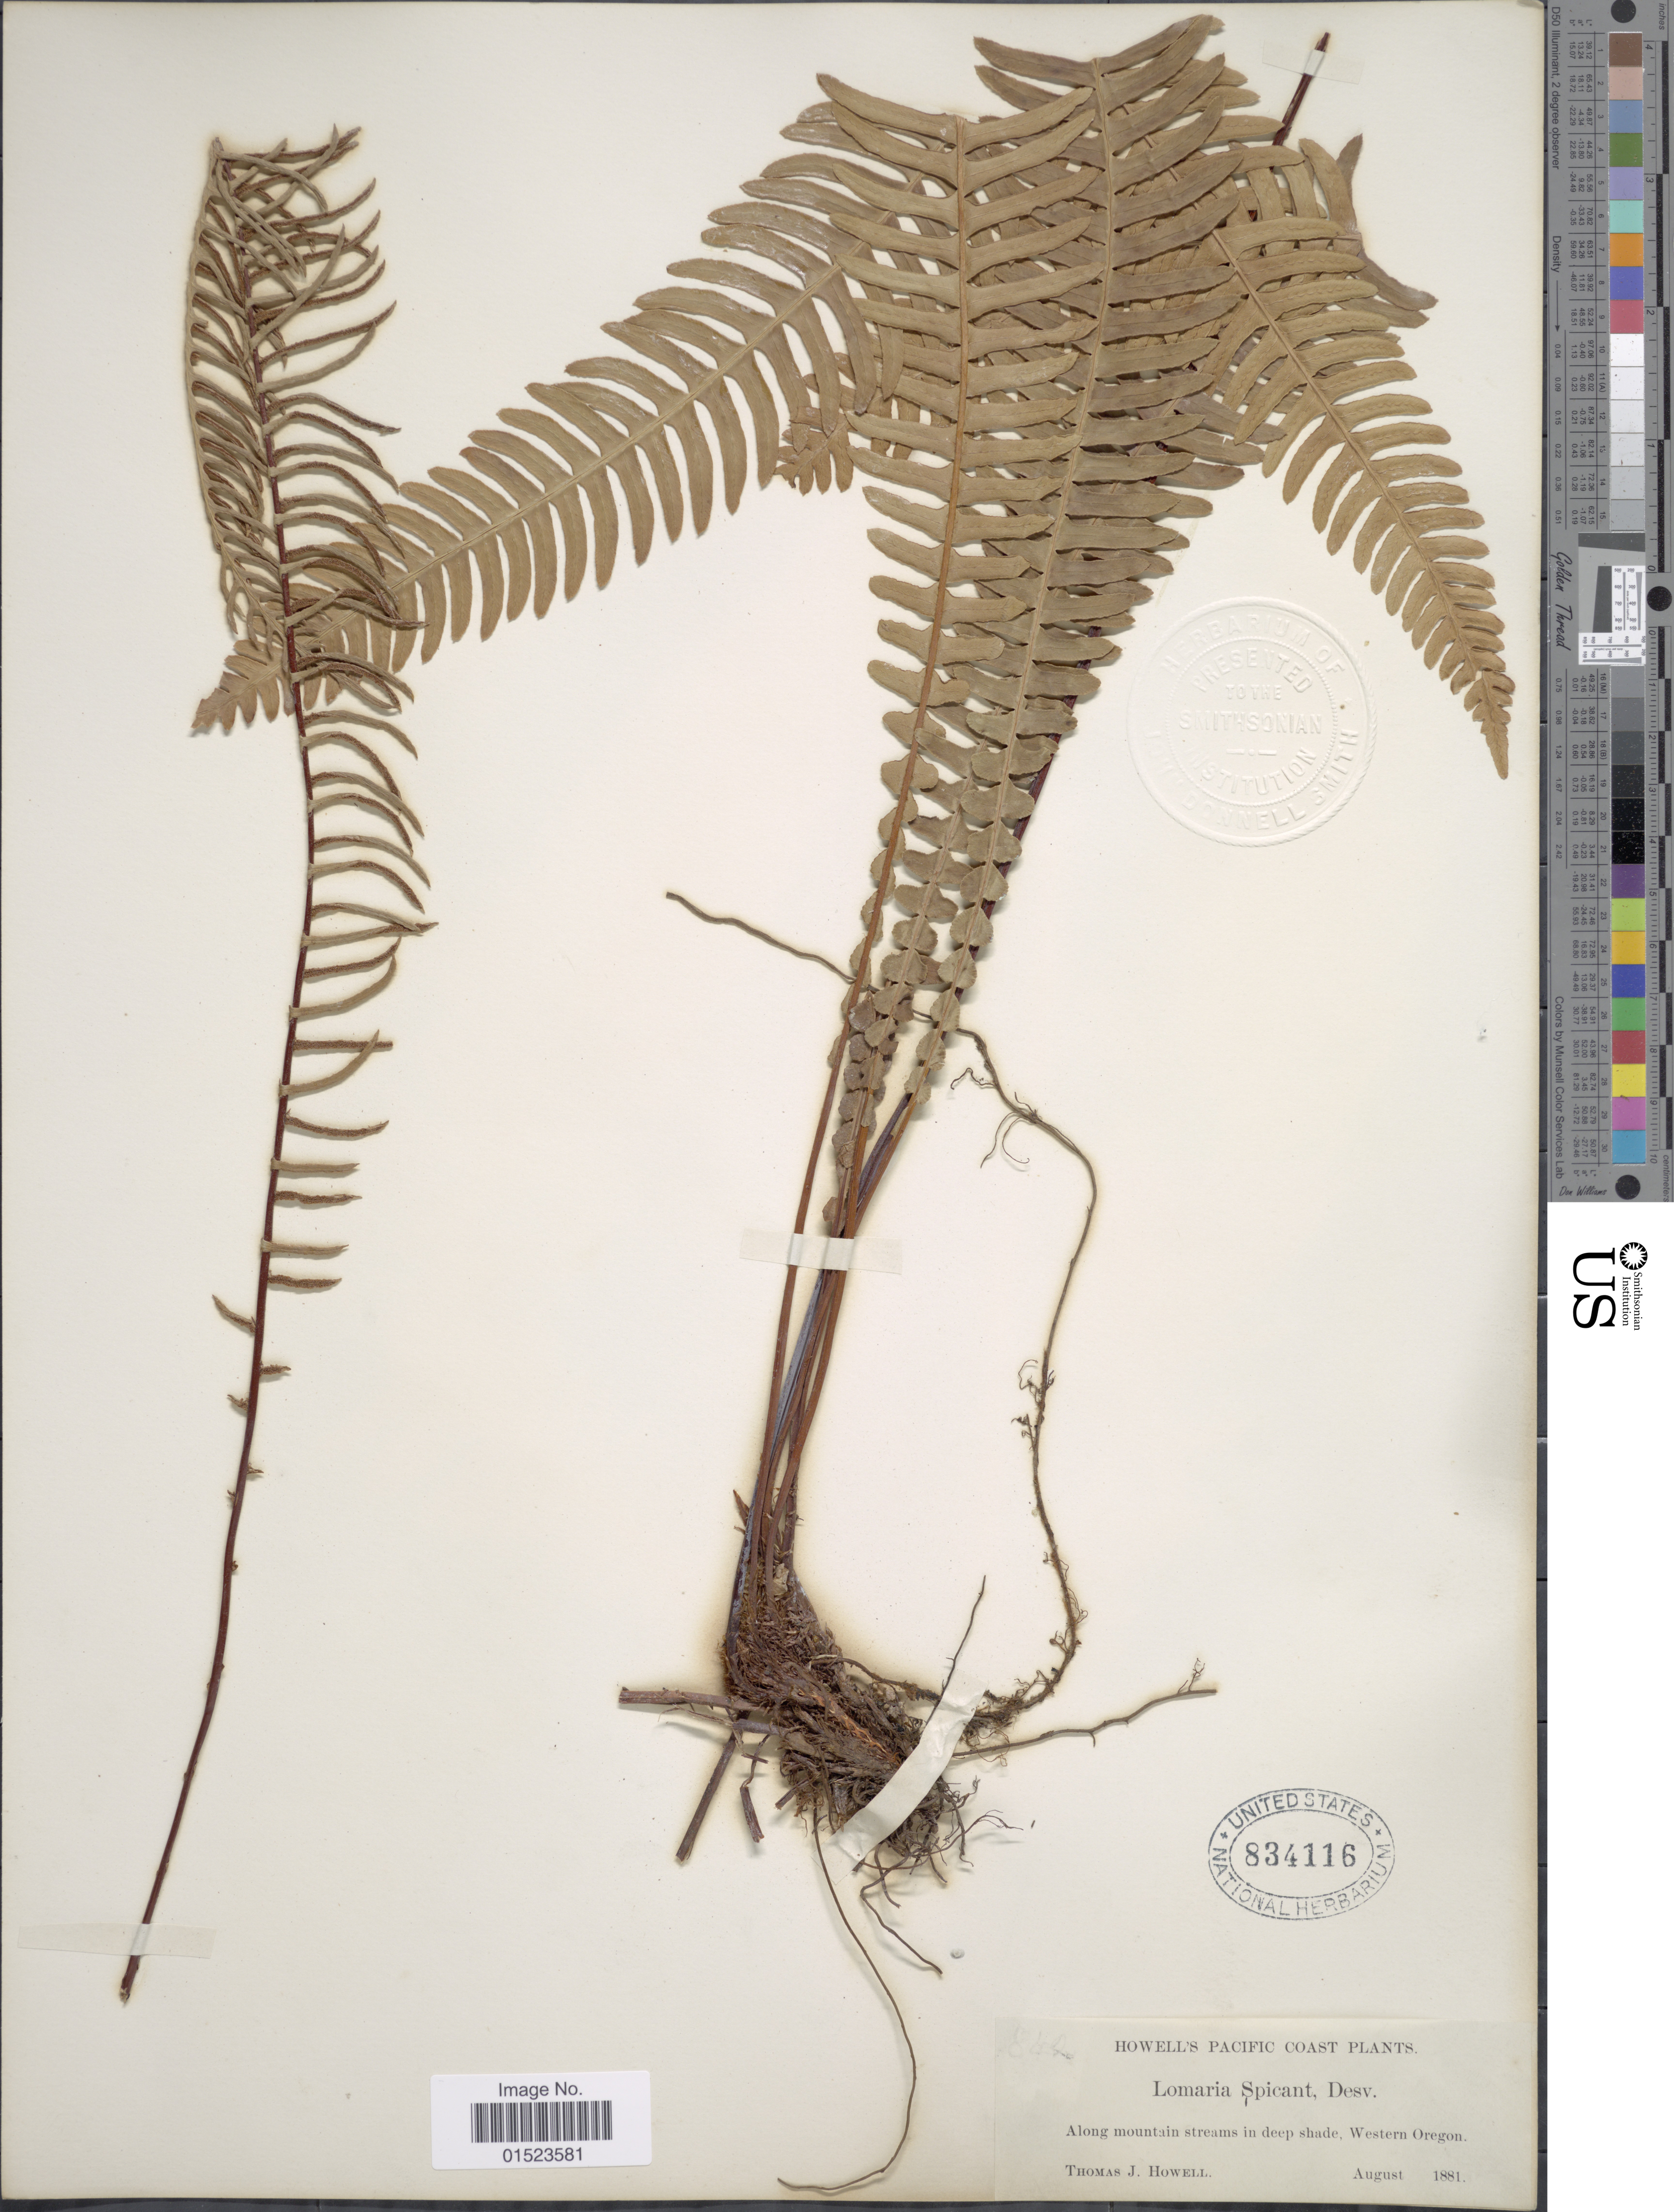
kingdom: Plantae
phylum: Tracheophyta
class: Polypodiopsida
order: Polypodiales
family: Blechnaceae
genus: Blechnum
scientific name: Blechnum spicant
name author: (L.) Sm.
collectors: T. J. Howell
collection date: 1881-08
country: United States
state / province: Oregon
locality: Pacific Coast Plants, along mountain streams in deep shade. Western Oregon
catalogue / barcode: US 834116